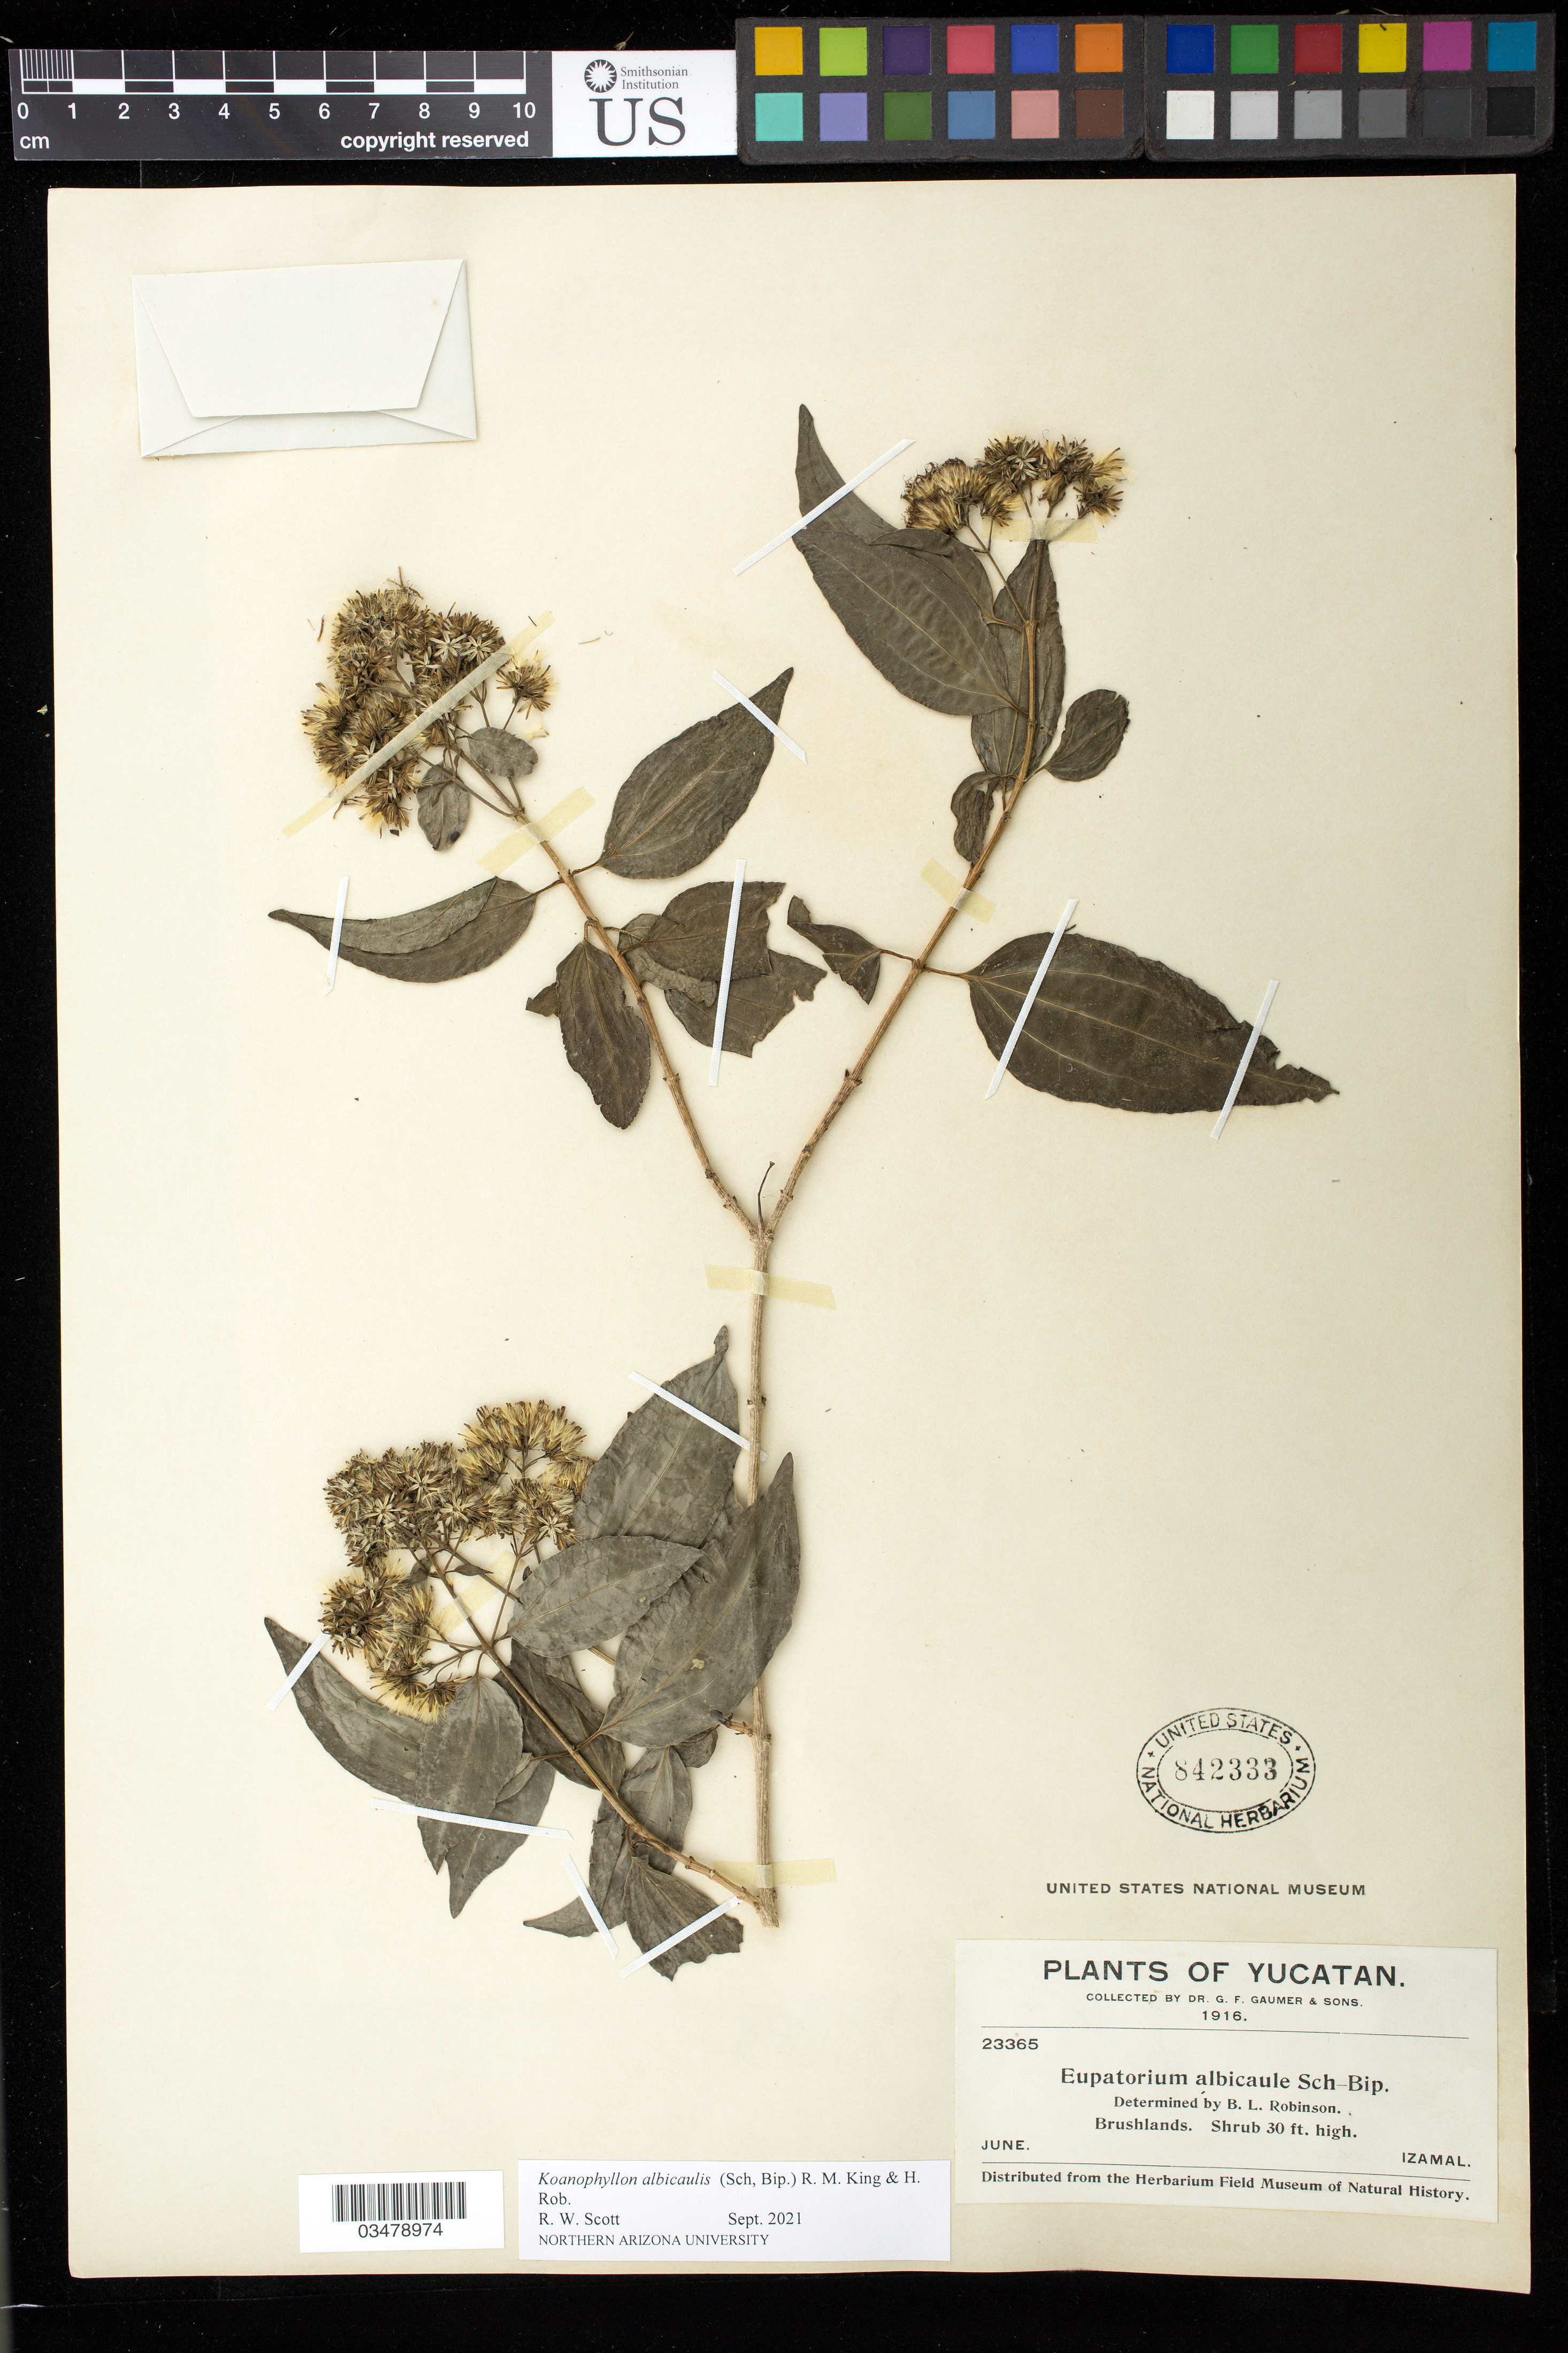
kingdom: Plantae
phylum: Tracheophyta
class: Magnoliopsida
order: Asterales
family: Asteraceae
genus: Koanophyllon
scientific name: Koanophyllon albicaule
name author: (Sch. Bip. ex Klatt) R.M. King & H. Rob.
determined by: Scott, R. W.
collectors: G. Gaumer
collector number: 233365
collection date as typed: Jun 1916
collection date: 1916-06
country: Mexico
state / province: Yucatan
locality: Izamal.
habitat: Bushlands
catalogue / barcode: US 842333